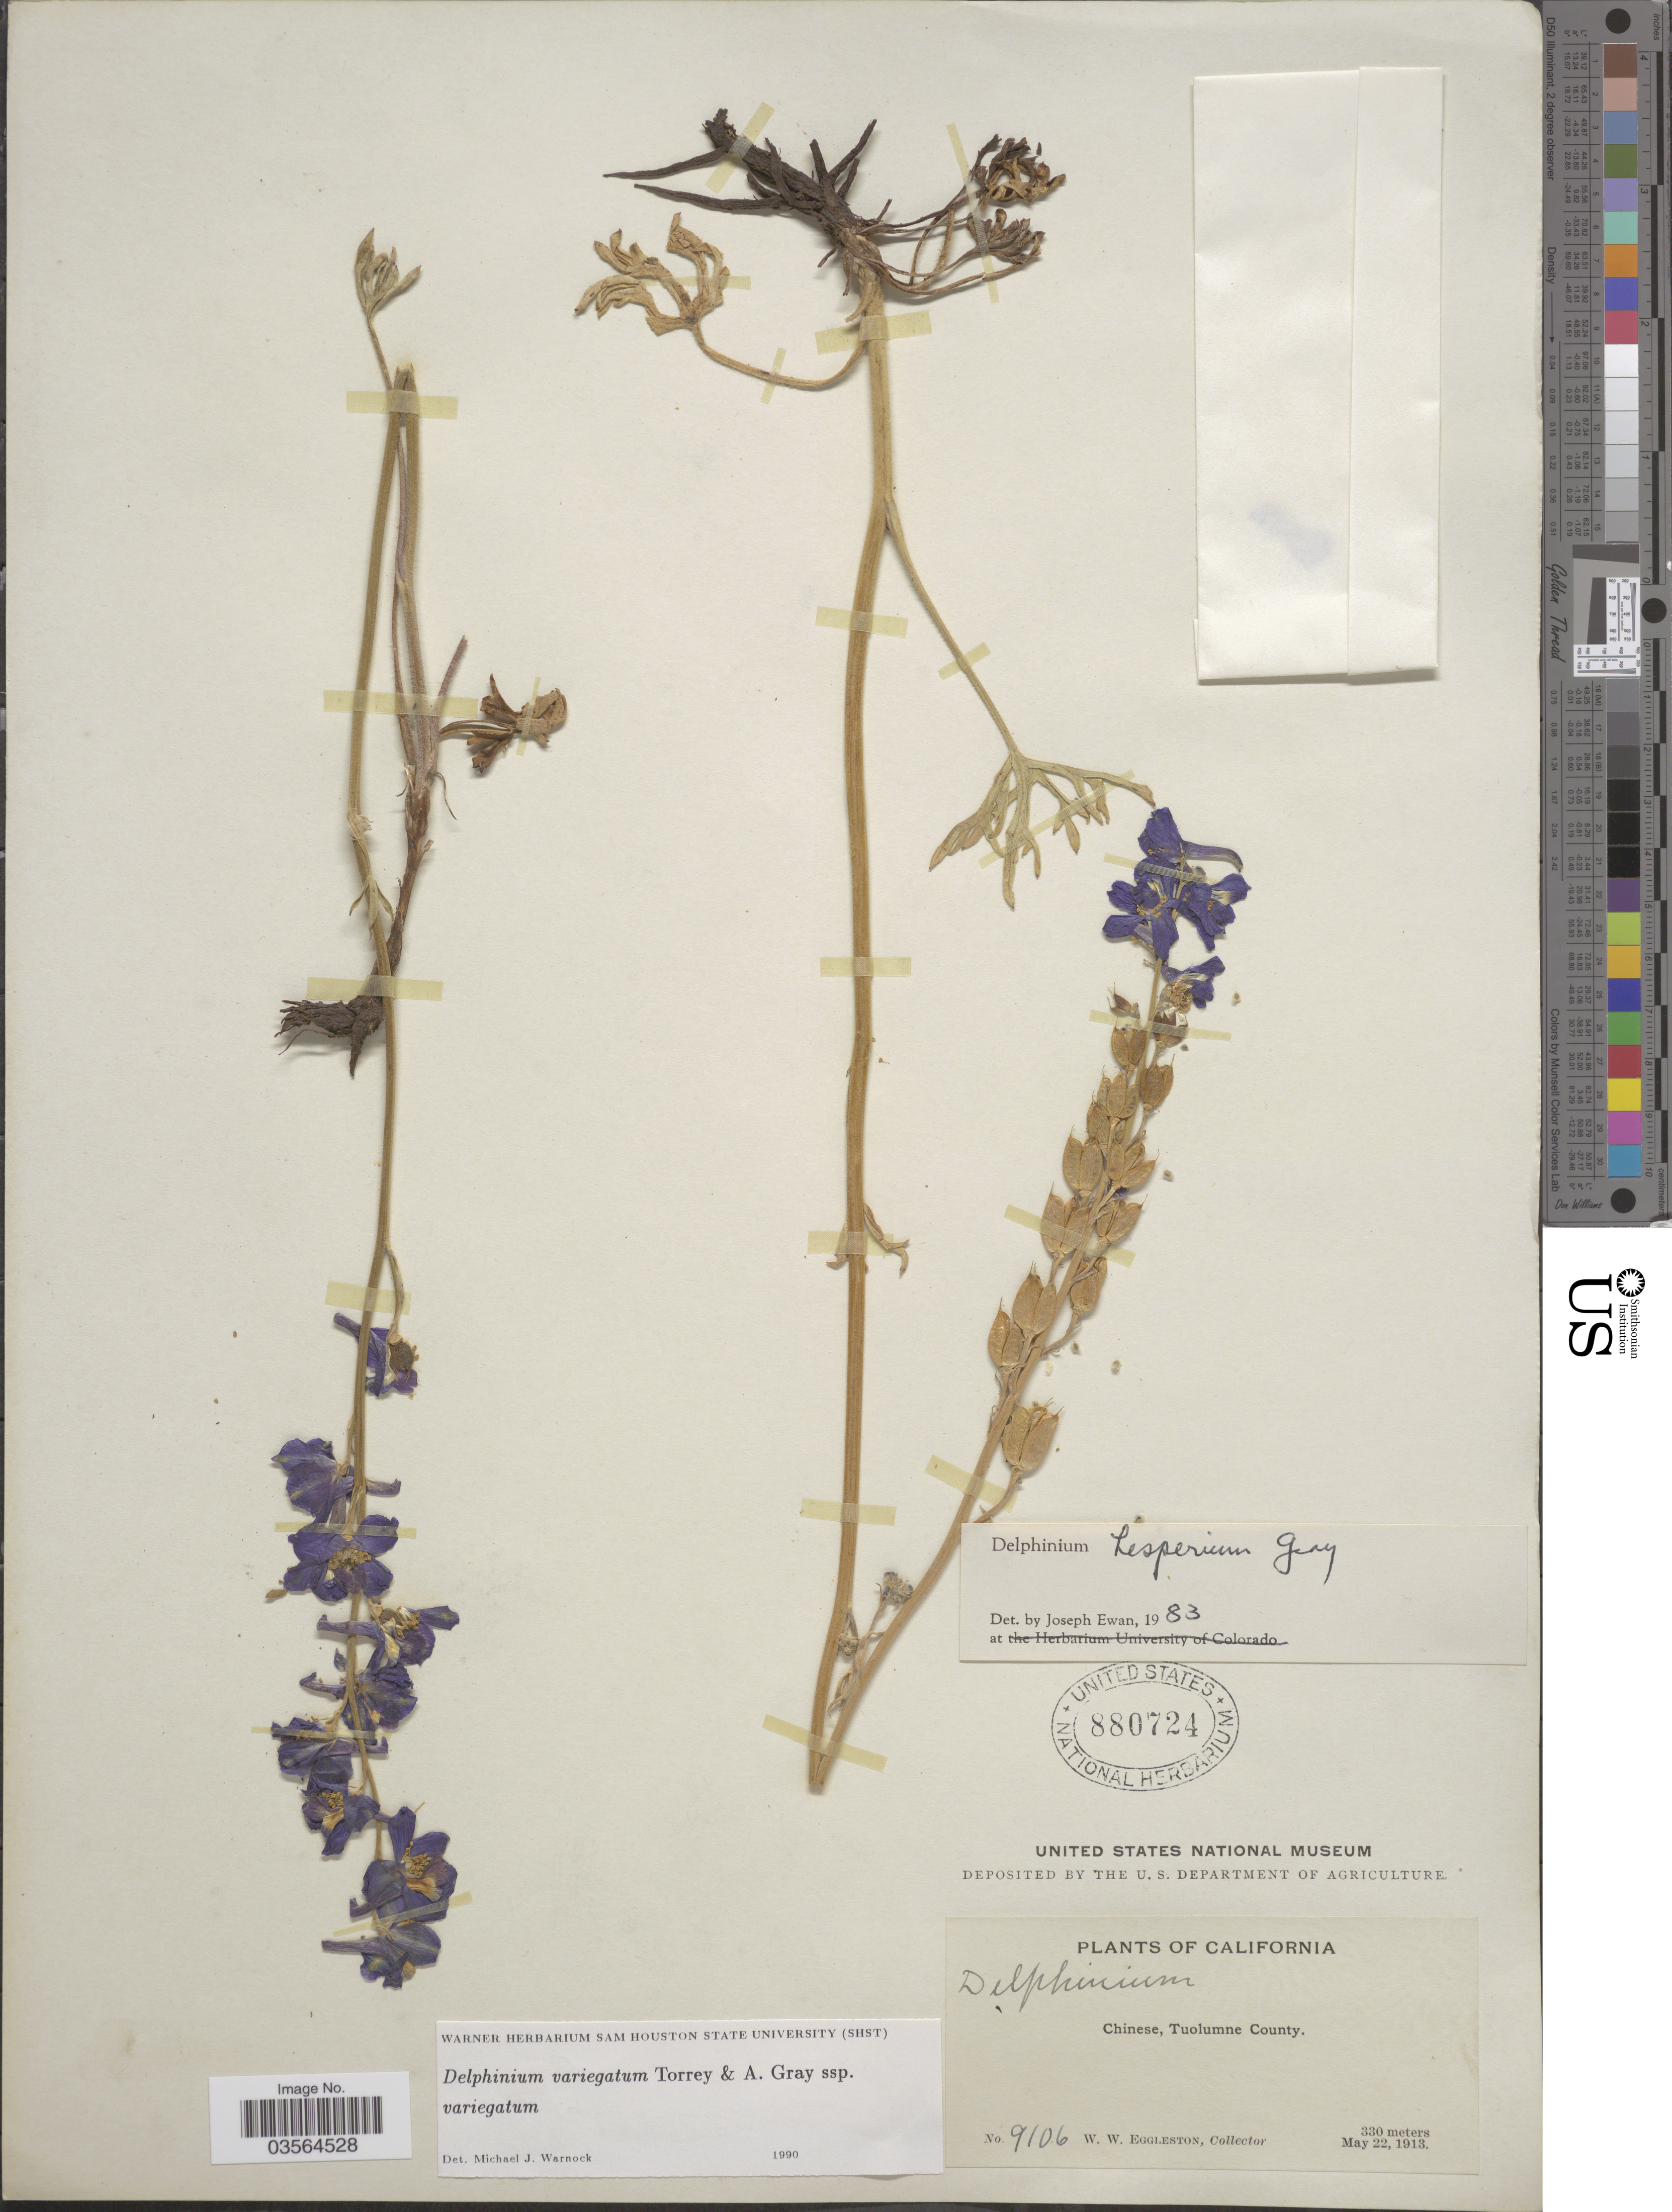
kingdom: Plantae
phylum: Tracheophyta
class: Magnoliopsida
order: Ranunculales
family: Ranunculaceae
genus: Delphinium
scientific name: Delphinium variegatum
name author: Torr. & A. Gray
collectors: W. W. Eggleston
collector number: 9106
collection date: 1913-05-22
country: United States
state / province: California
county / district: Tuolumne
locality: Chinese, Tuolumne County.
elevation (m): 330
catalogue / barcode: US 880724